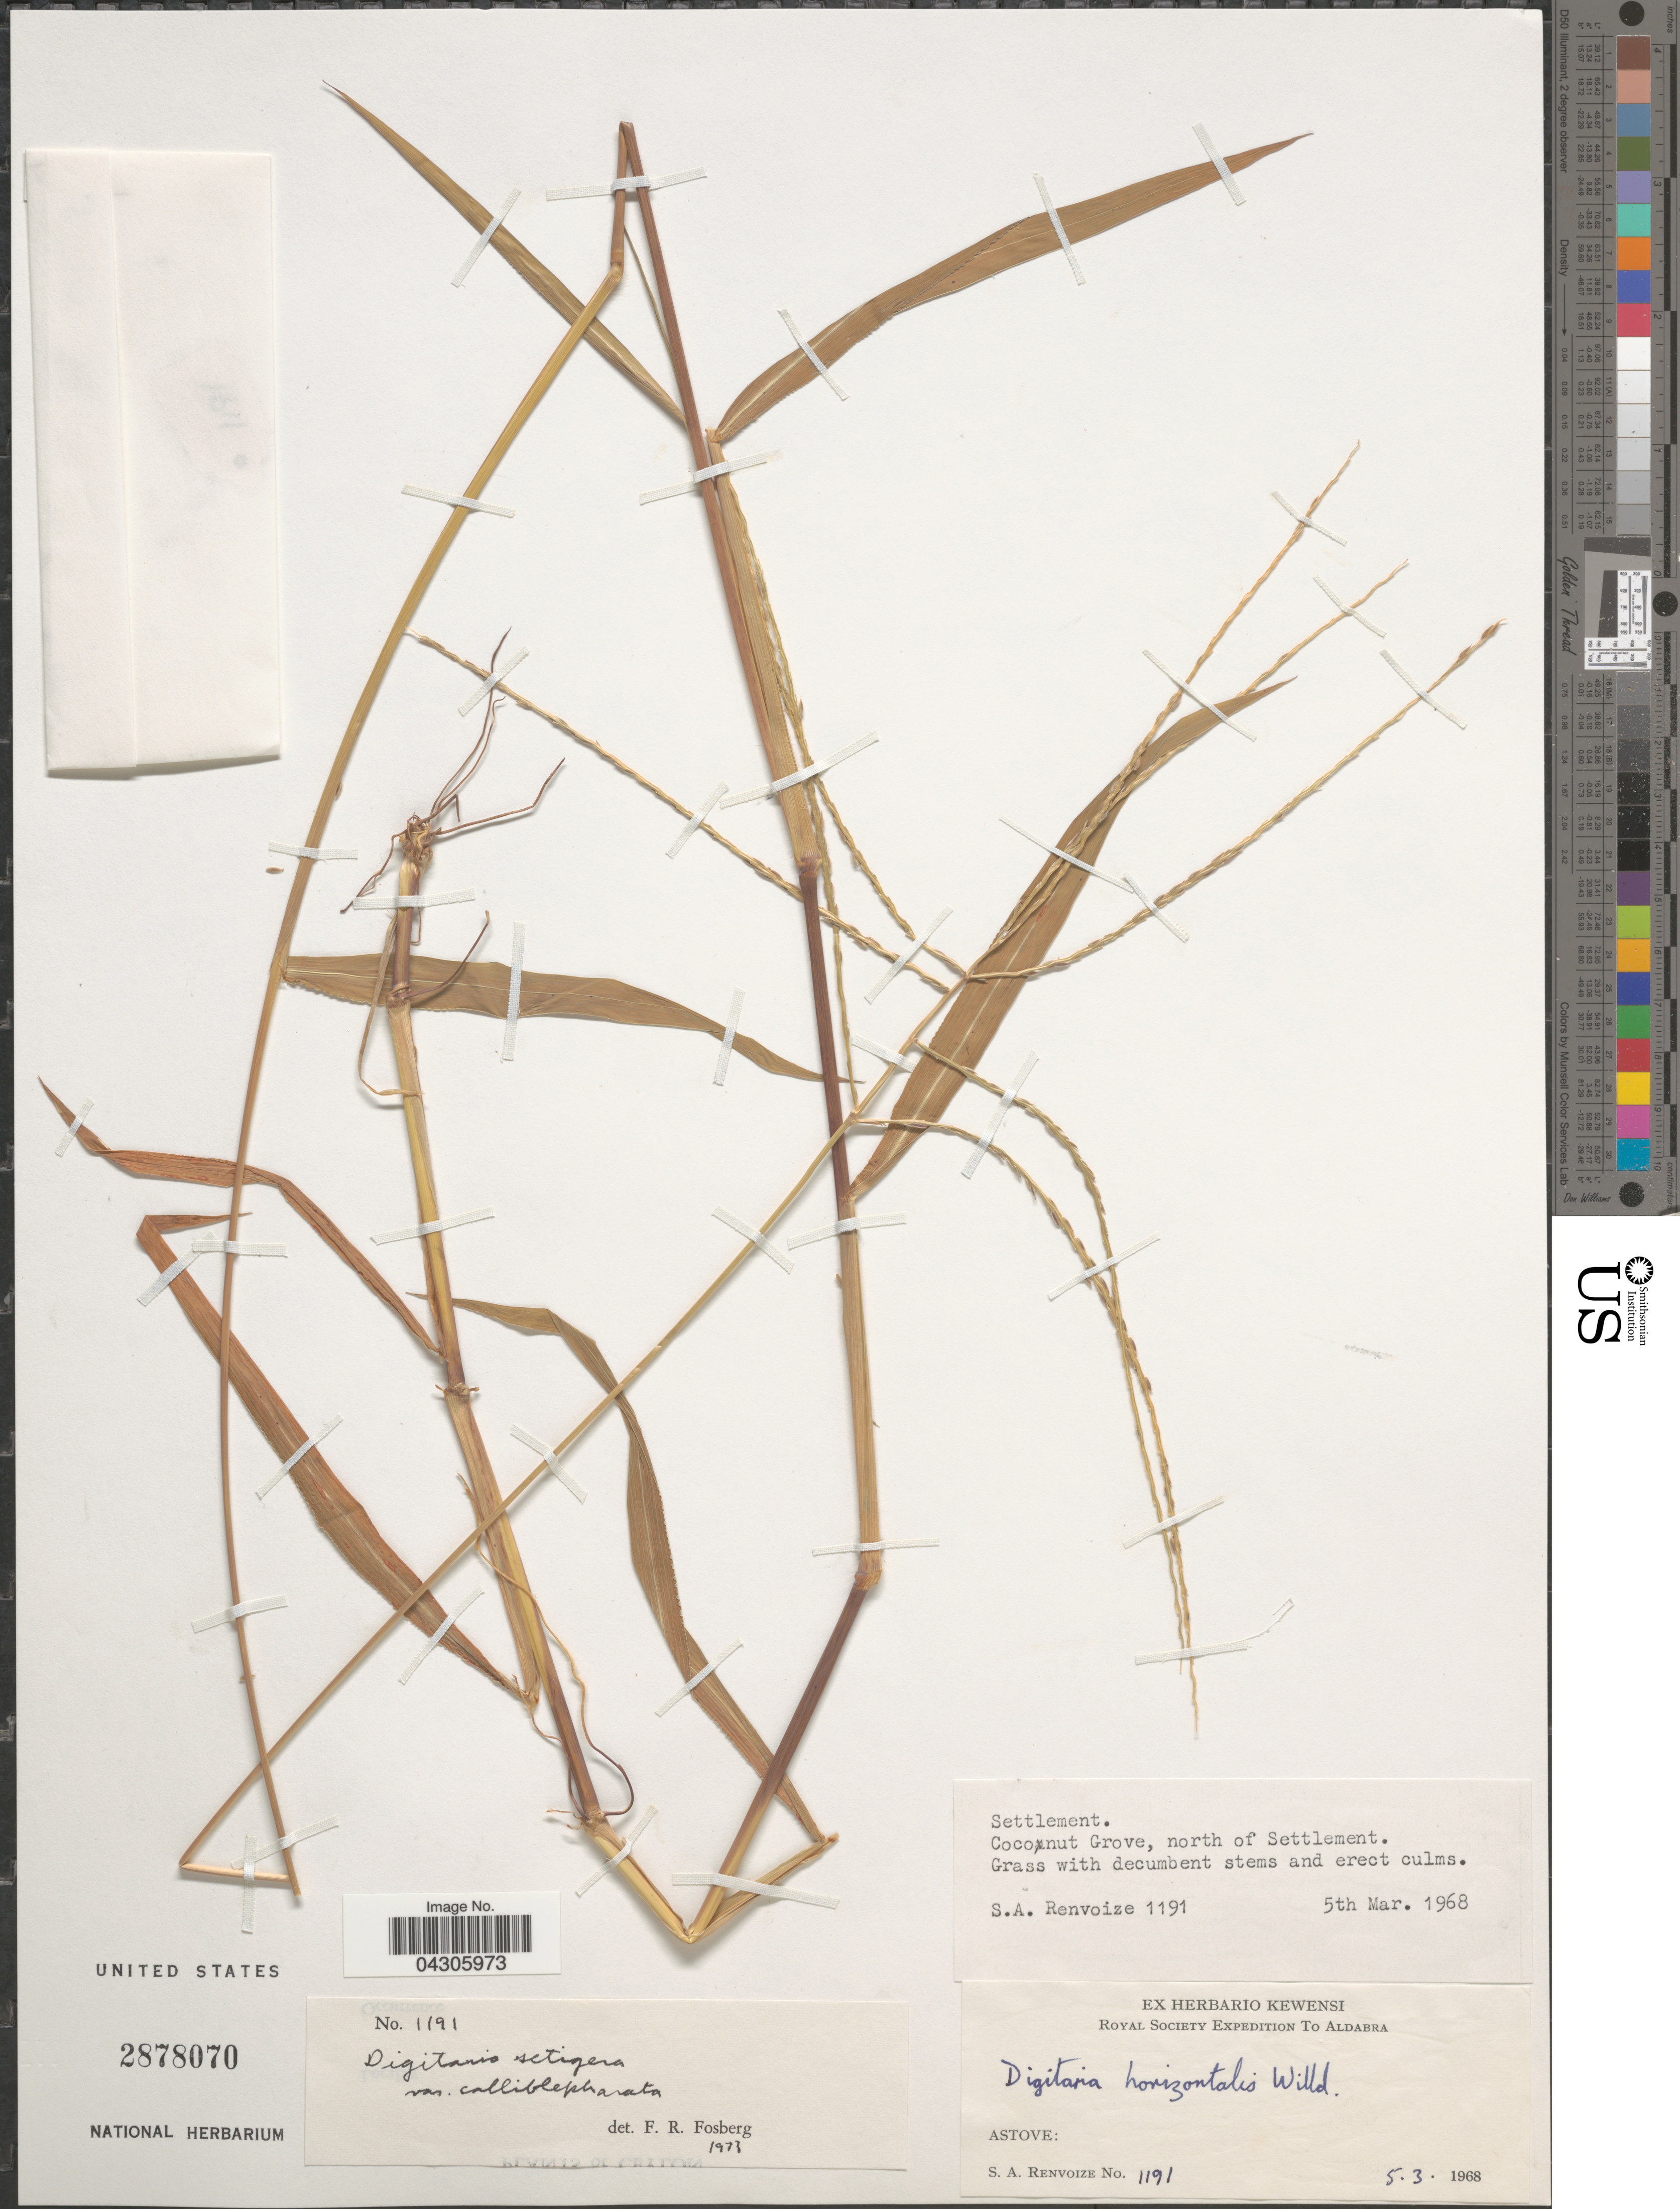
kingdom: Plantae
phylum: Tracheophyta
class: Liliopsida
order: Poales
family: Poaceae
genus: Digitaria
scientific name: Digitaria setigera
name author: Roth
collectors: S. A. Renvoize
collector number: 1191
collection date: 1968-03-05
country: Seychelles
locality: Settlement. Coconut Grove, north of Settlement. Royal Society Expedition to Aldabra. Astove.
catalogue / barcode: US 2878070